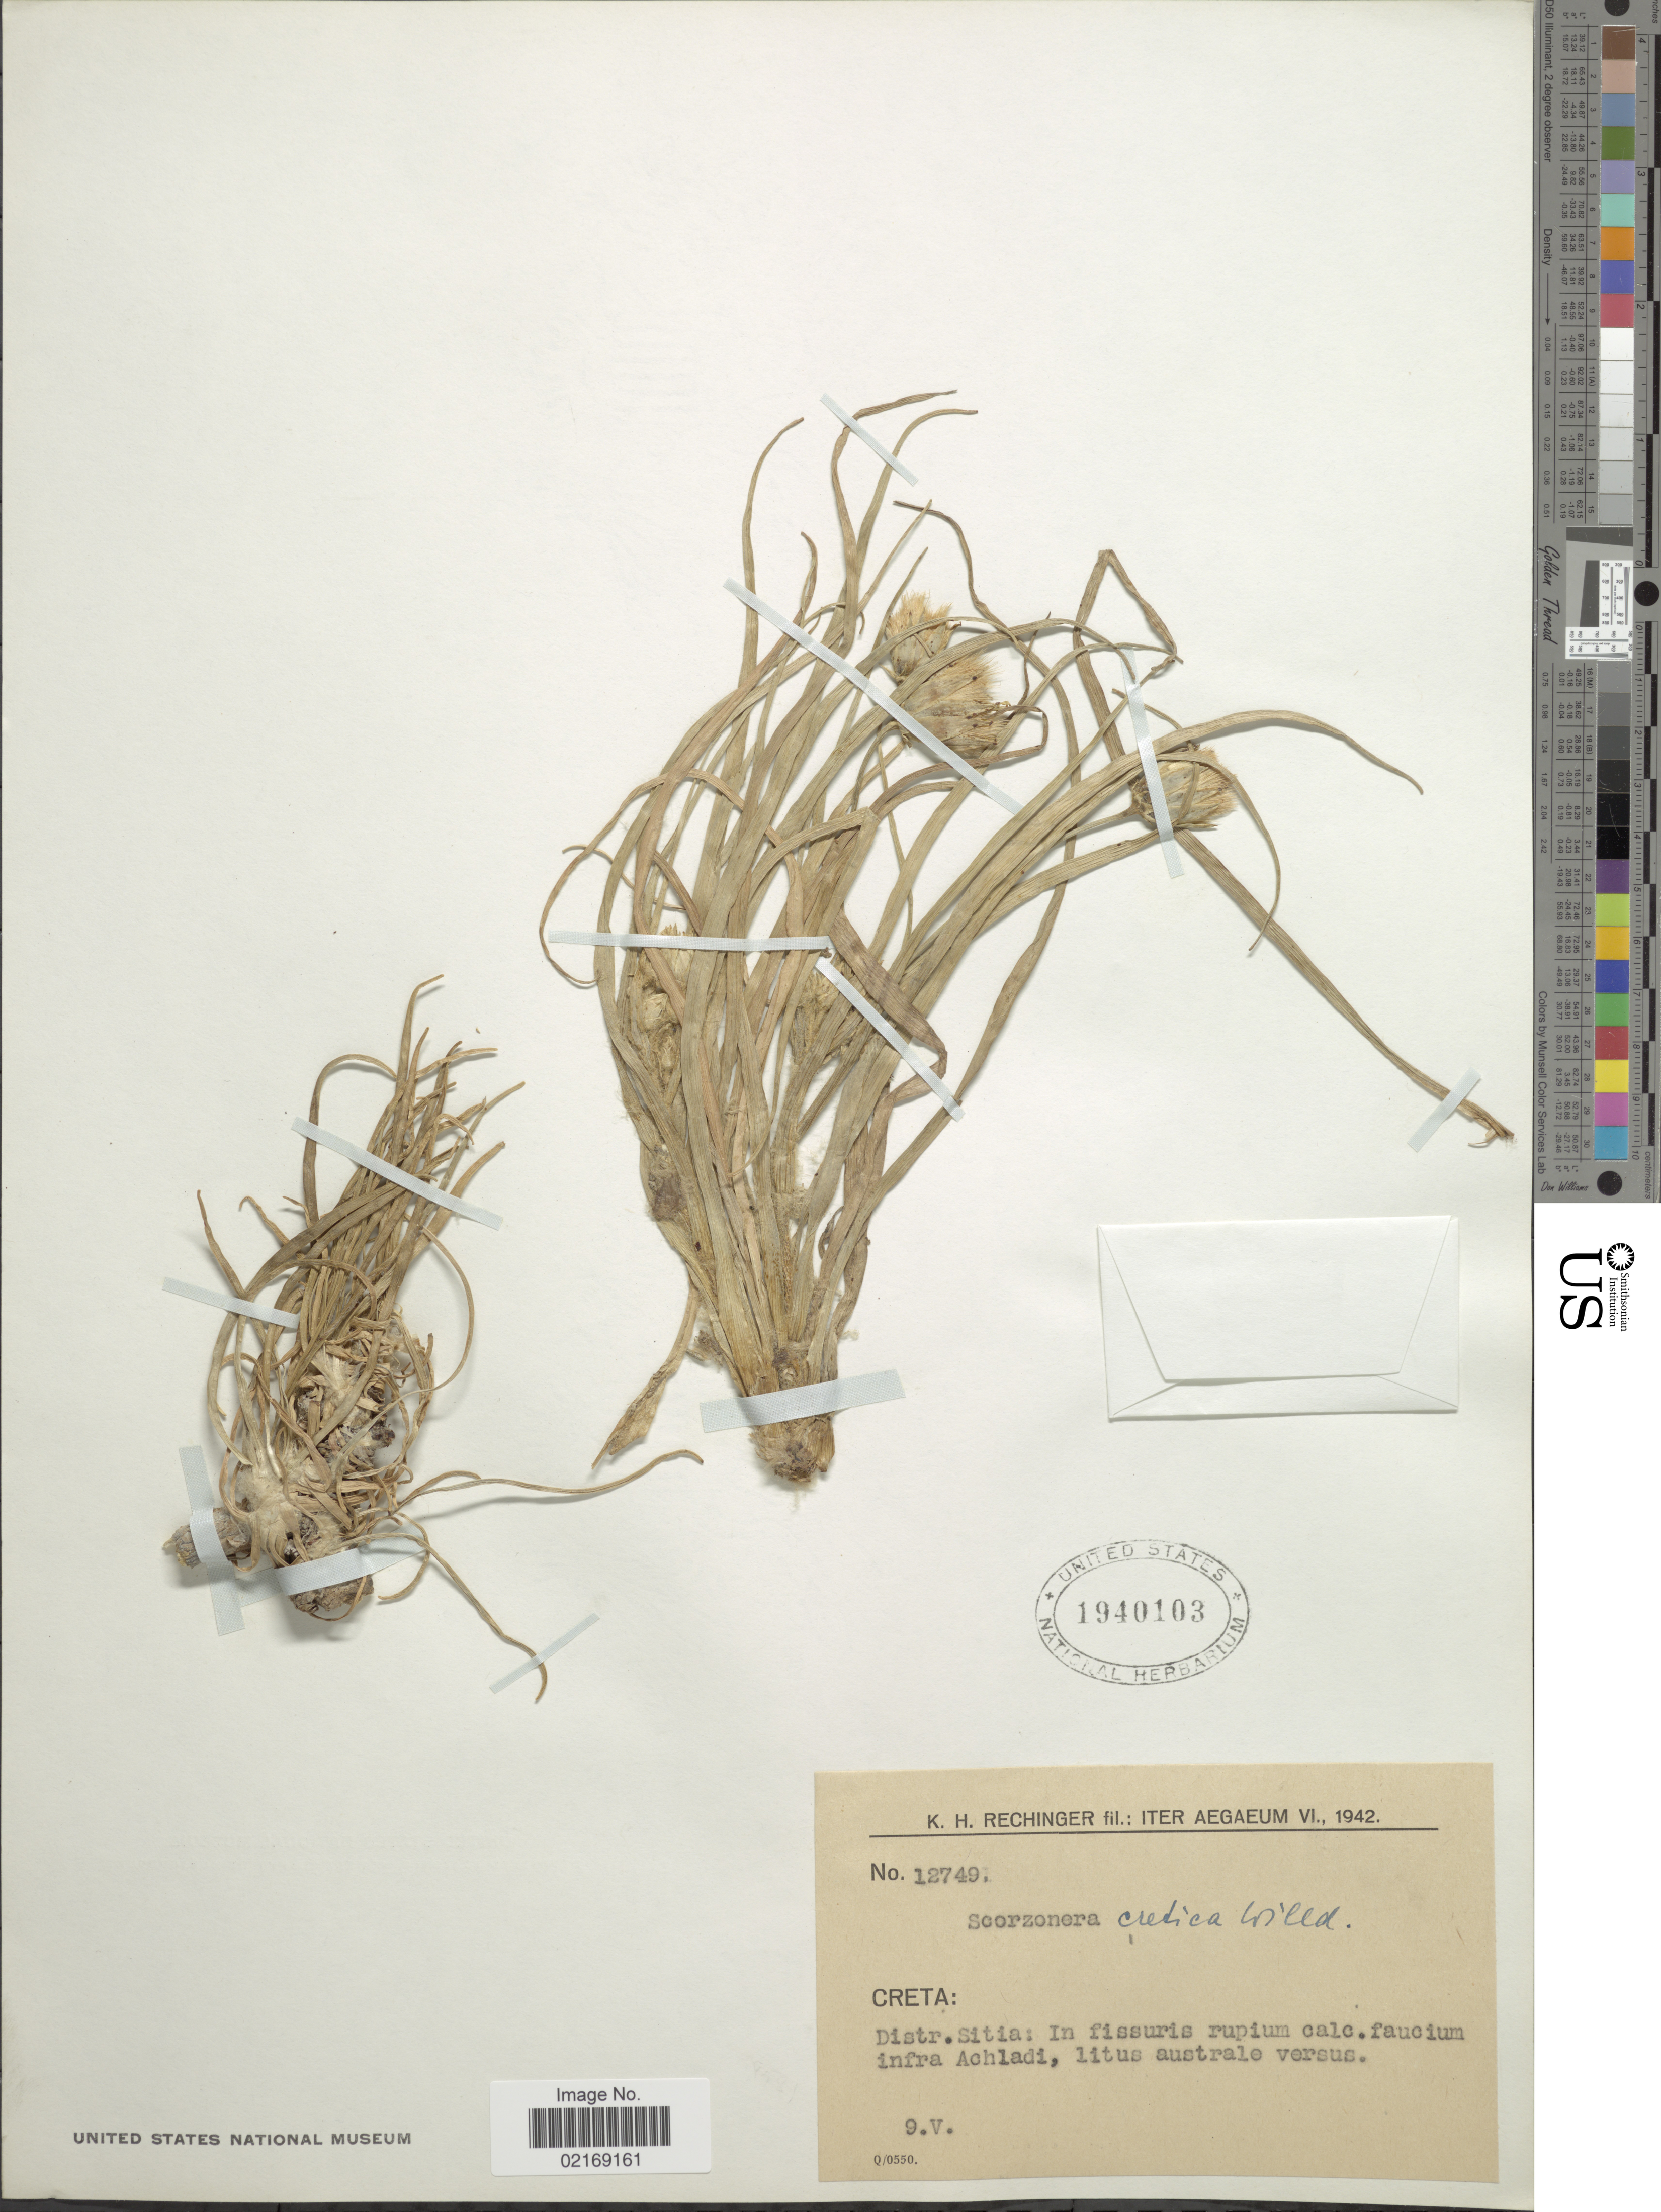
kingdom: Plantae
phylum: Tracheophyta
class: Magnoliopsida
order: Asterales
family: Asteraceae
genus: Scorzonera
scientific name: Scorzonera cretica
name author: Willd.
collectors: K. H. Rechinger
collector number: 12749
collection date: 1942-05-09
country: Greece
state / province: Crete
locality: Creta: Distr. Sitia: Achladi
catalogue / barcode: US 1940103